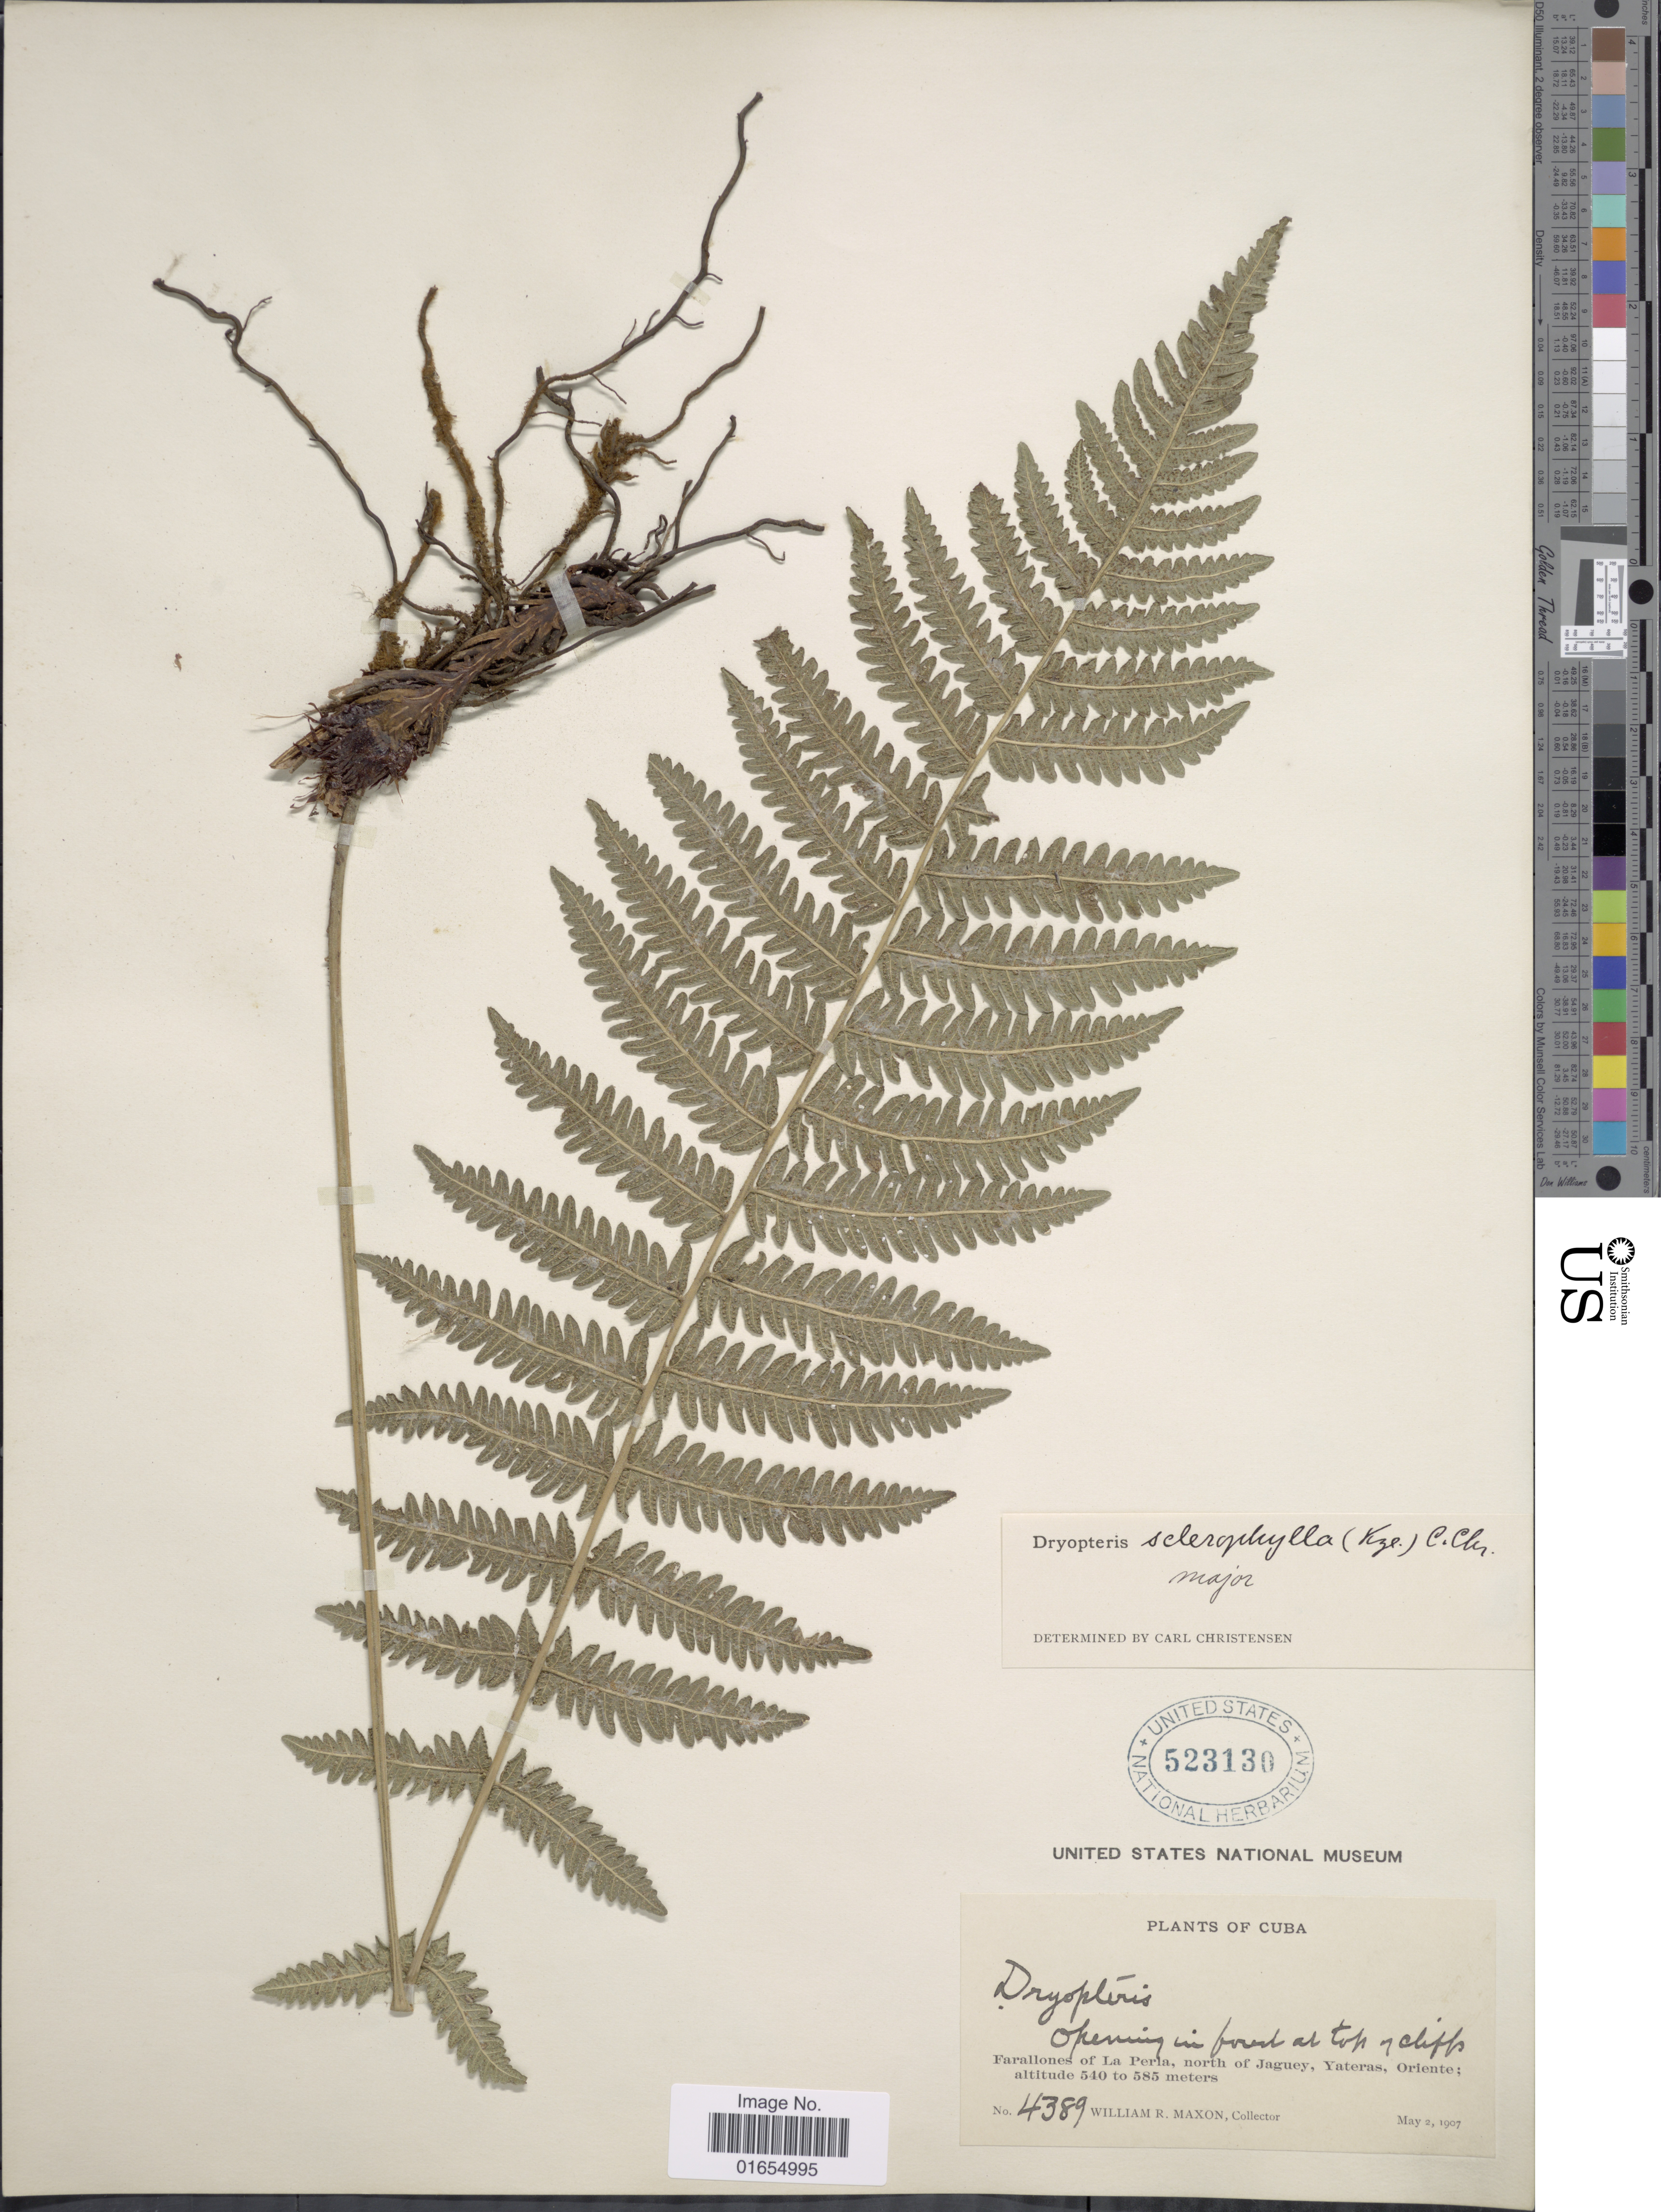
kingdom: Plantae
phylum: Tracheophyta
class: Polypodiopsida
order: Polypodiales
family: Thelypteridaceae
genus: Goniopteris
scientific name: Goniopteris sclerophylla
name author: (Poepp.) C.V. Morton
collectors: W. R. Maxon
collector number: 4389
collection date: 1907-05-02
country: Cuba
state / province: Oriente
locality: Farallones of La Perla, north of Jaguey, Yateras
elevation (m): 540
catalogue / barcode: US 523130